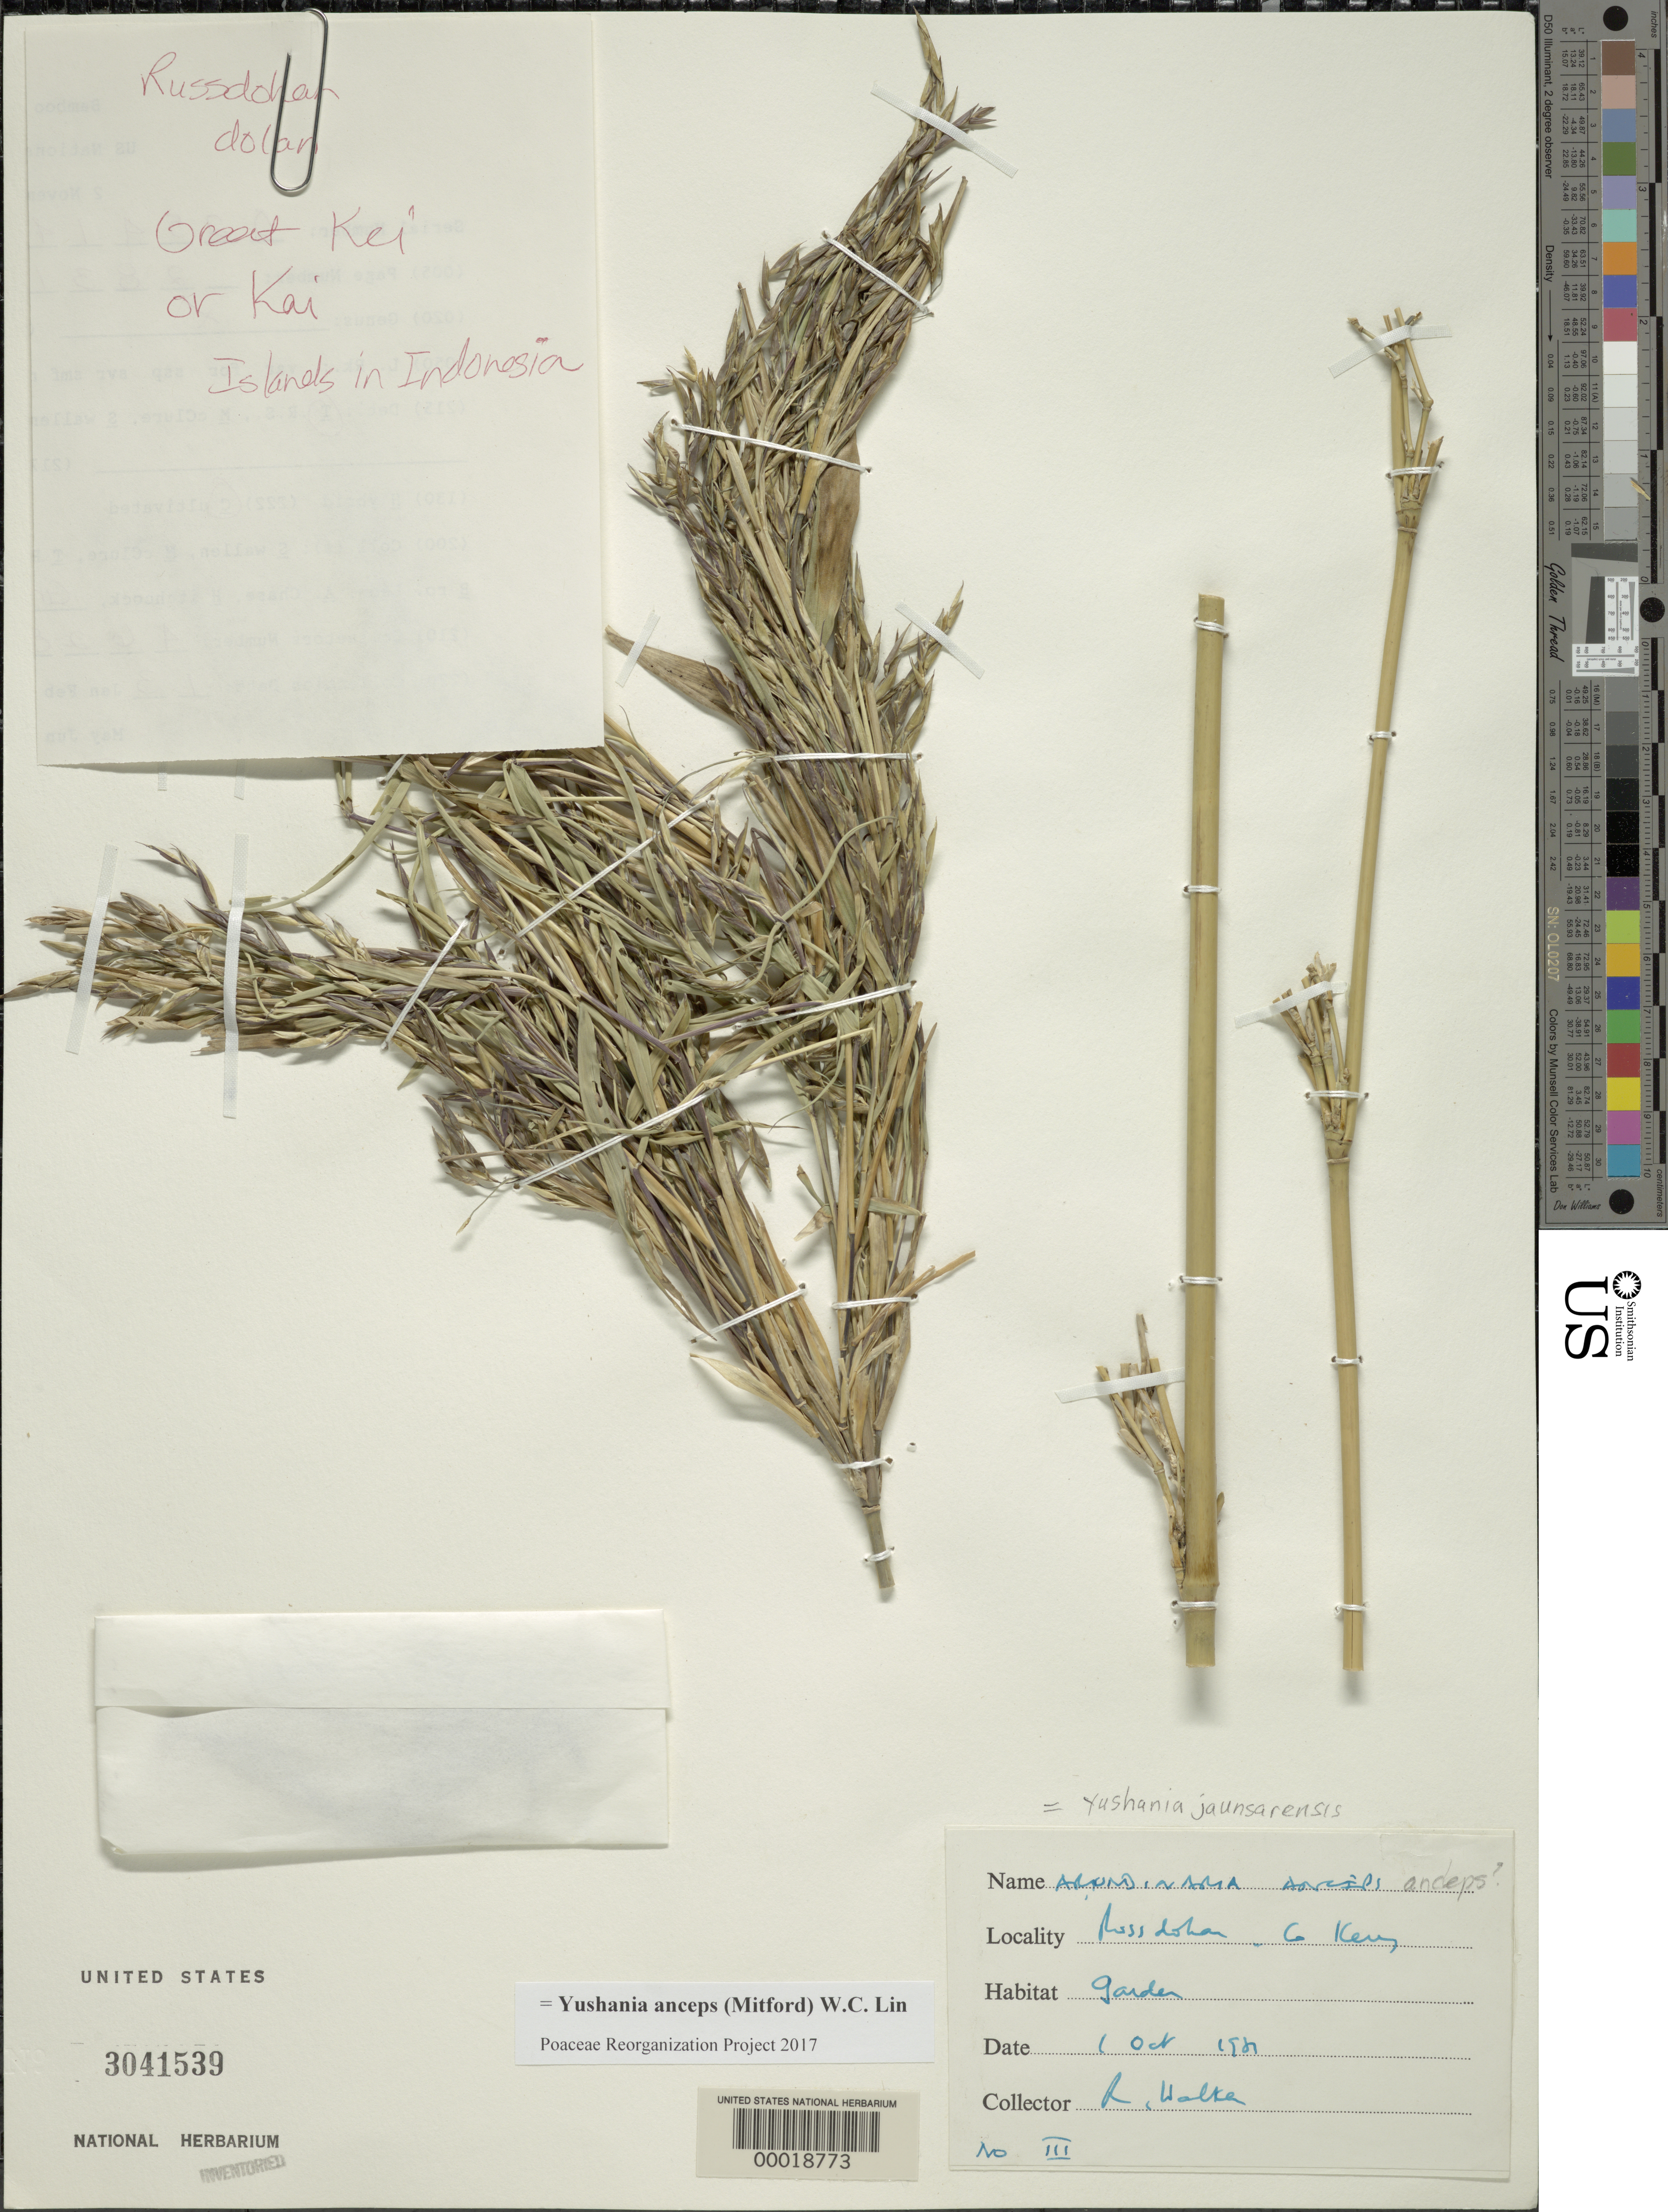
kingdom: Plantae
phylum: Tracheophyta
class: Liliopsida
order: Poales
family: Poaceae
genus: Yushania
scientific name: Yushania anceps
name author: (Mitford) W.C. Lin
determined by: Poaceae Reorganization Project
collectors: R. Walker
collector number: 3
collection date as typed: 01 Oct 1981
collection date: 1981-10-01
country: Panama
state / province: Chiriquí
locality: Around San Felix.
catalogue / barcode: US 3041539